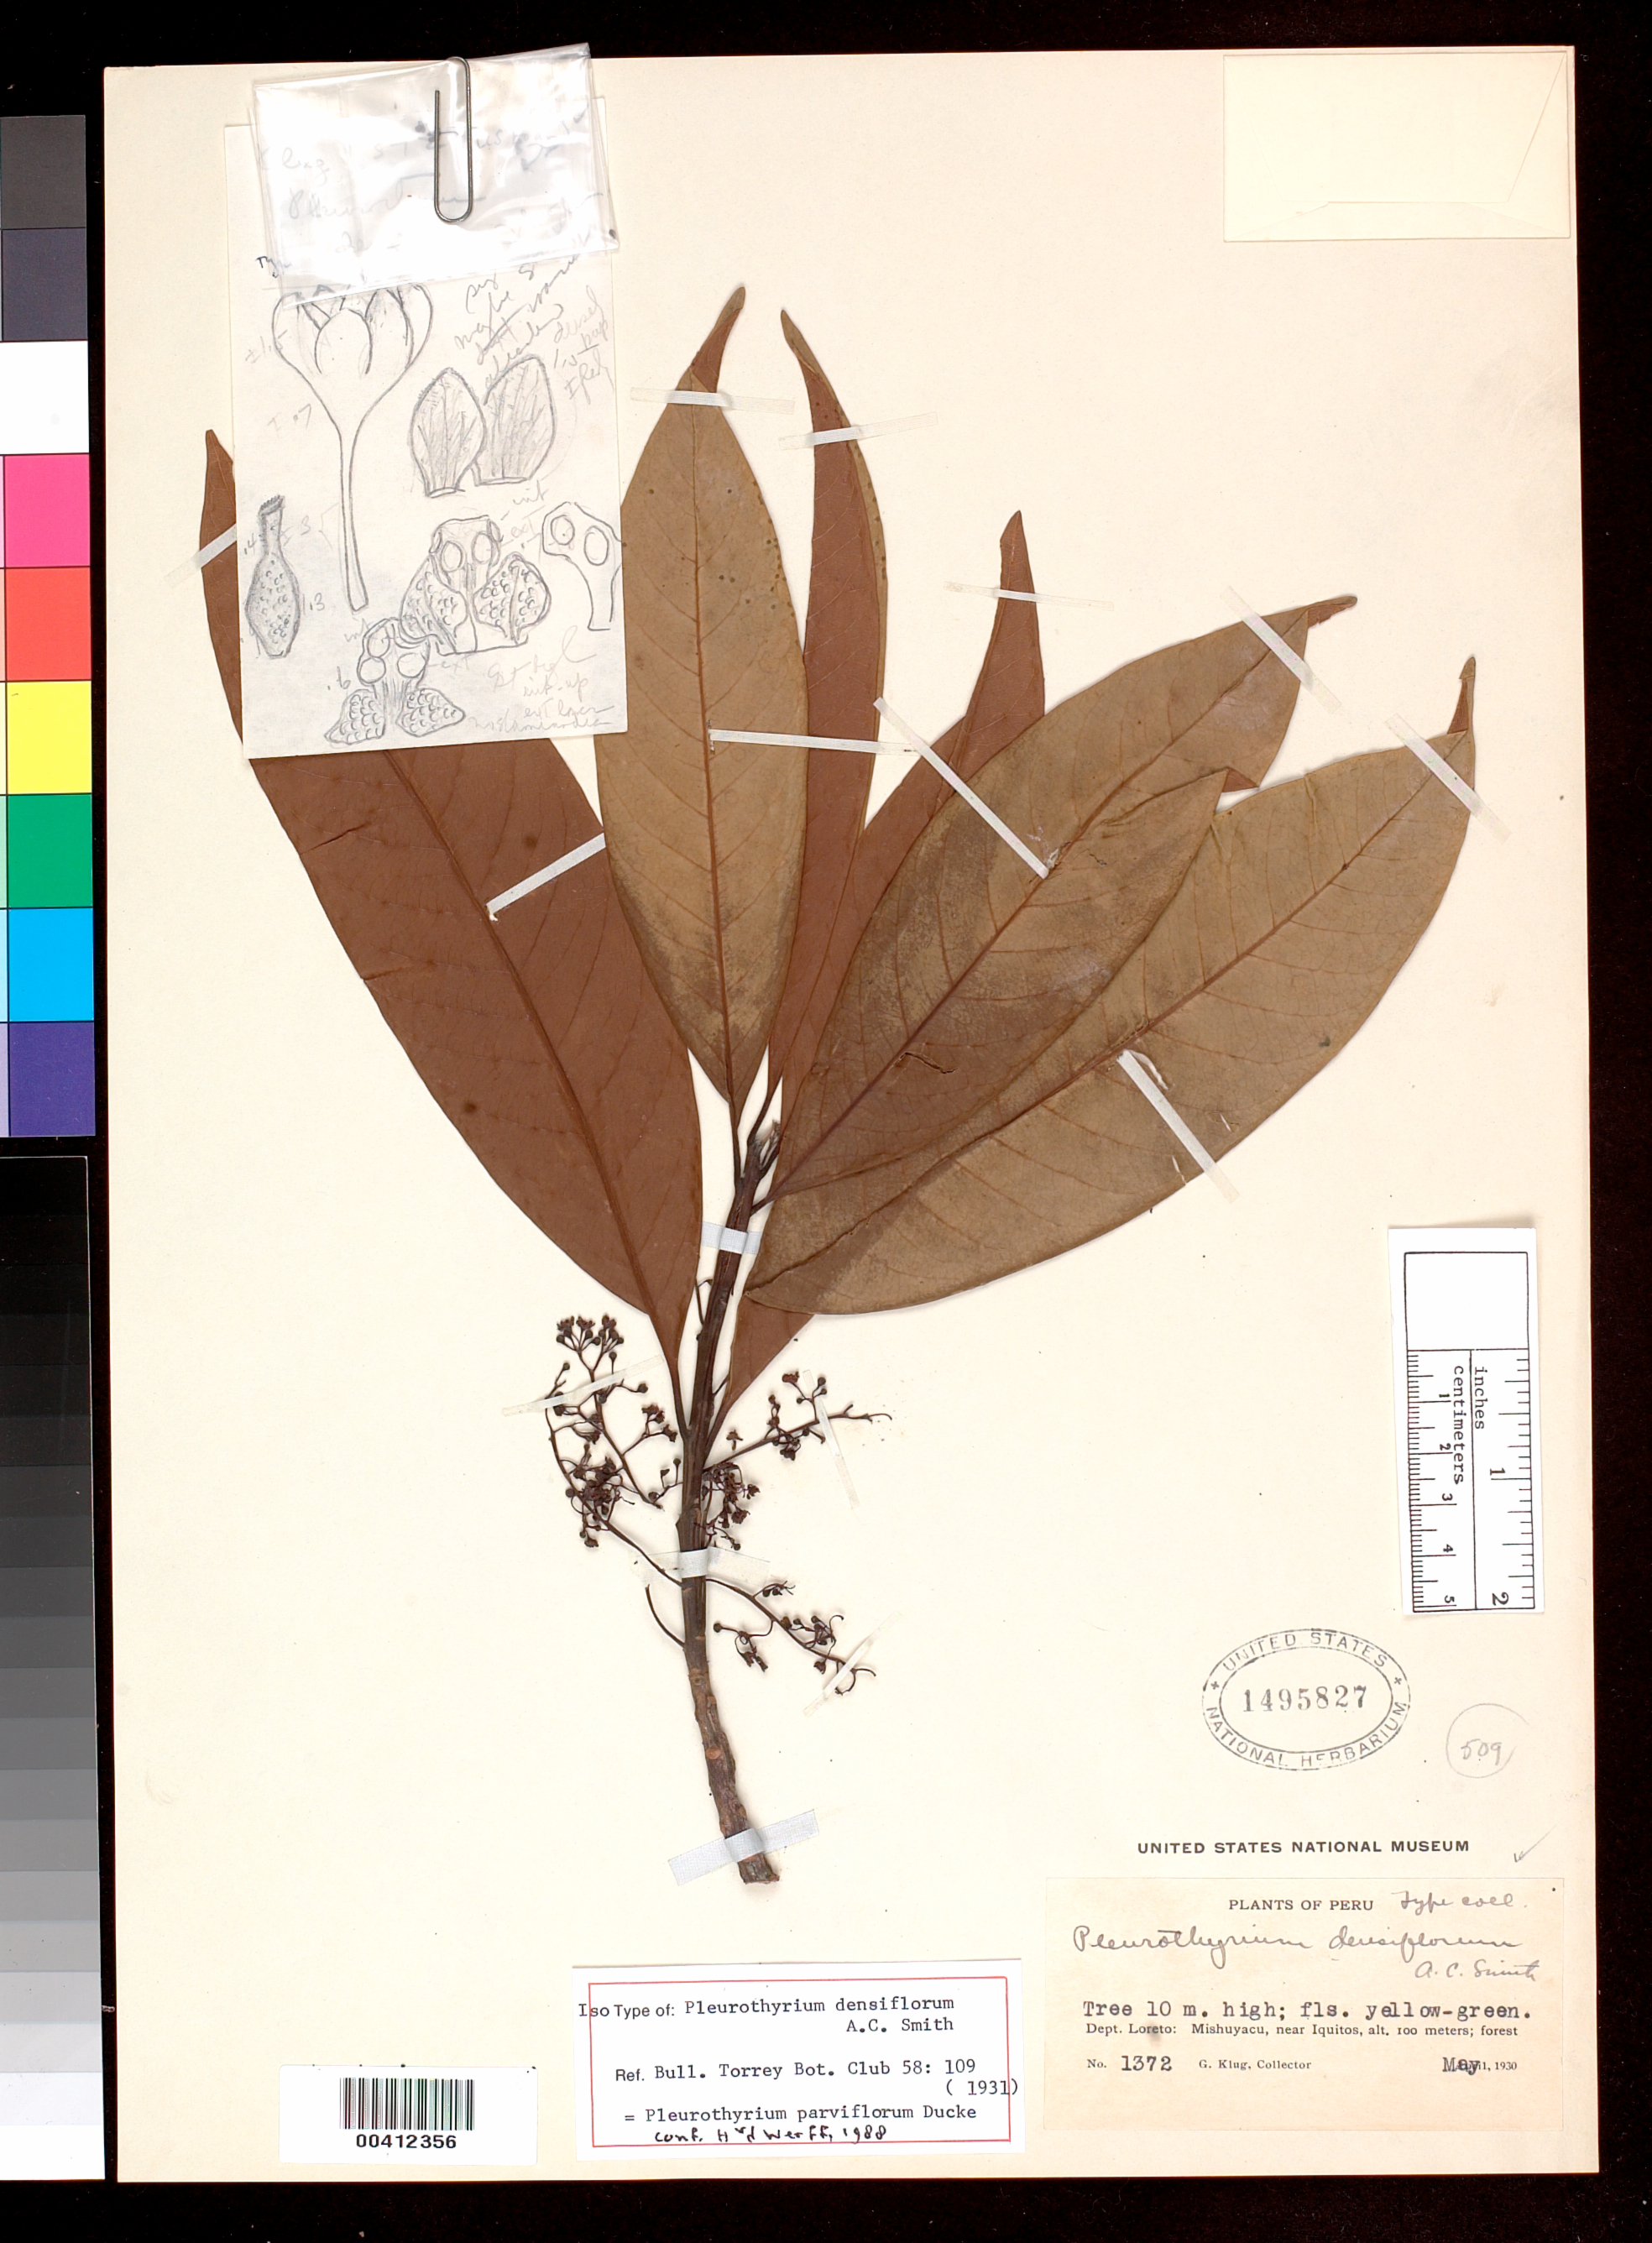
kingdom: Plantae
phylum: Tracheophyta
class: Magnoliopsida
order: Laurales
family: Lauraceae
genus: Pleurothyrium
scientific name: Pleurothyrium densiflorum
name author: A.C. Sm.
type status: Isotype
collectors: G. Klug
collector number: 1372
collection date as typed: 01 May 1936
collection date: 1936-05-01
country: Peru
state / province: Loreto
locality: Mishuyacu, near Iquitos.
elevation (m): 100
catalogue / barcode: US 1495827